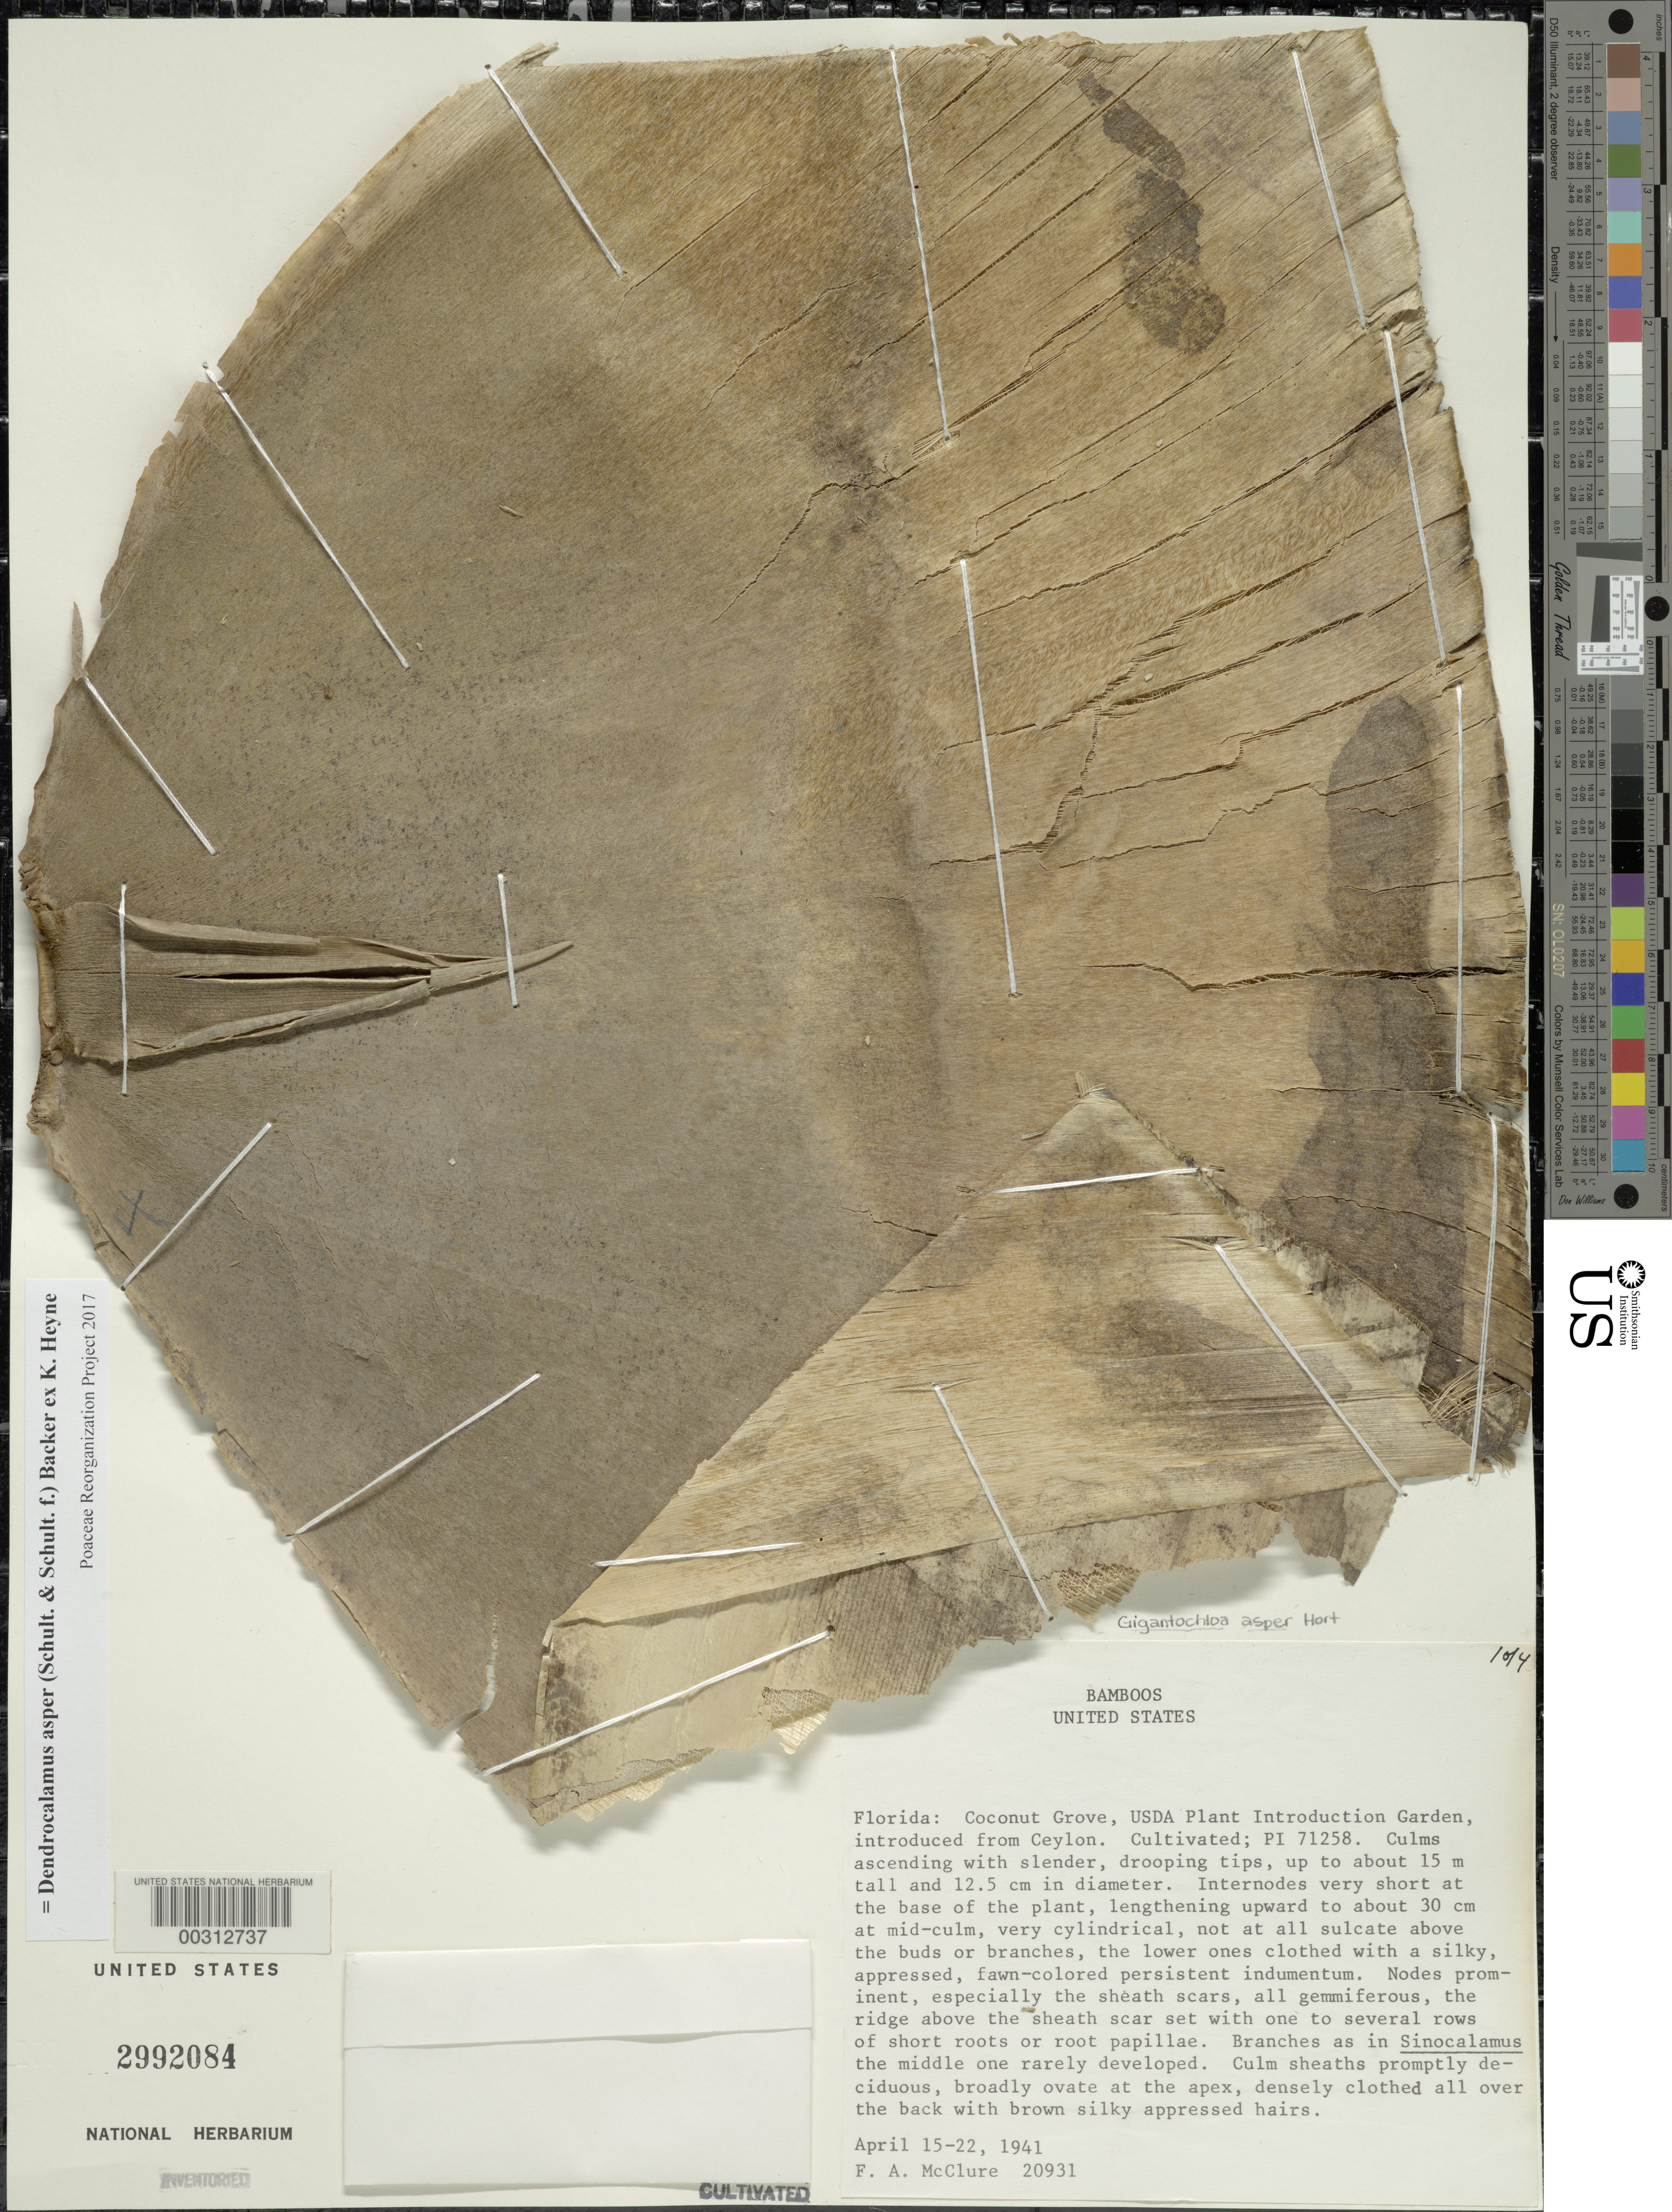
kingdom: Plantae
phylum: Tracheophyta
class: Liliopsida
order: Poales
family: Poaceae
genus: Dendrocalamus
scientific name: Dendrocalamus asper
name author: (Schult. & Schult. f.) Backer ex K. Heyne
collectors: F. A. McClure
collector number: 20931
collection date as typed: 15 Apr 1941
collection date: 1941-04-15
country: United States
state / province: Florida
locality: Coconut Grove, USDA, Plant Introduction Garden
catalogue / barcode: US 2992084